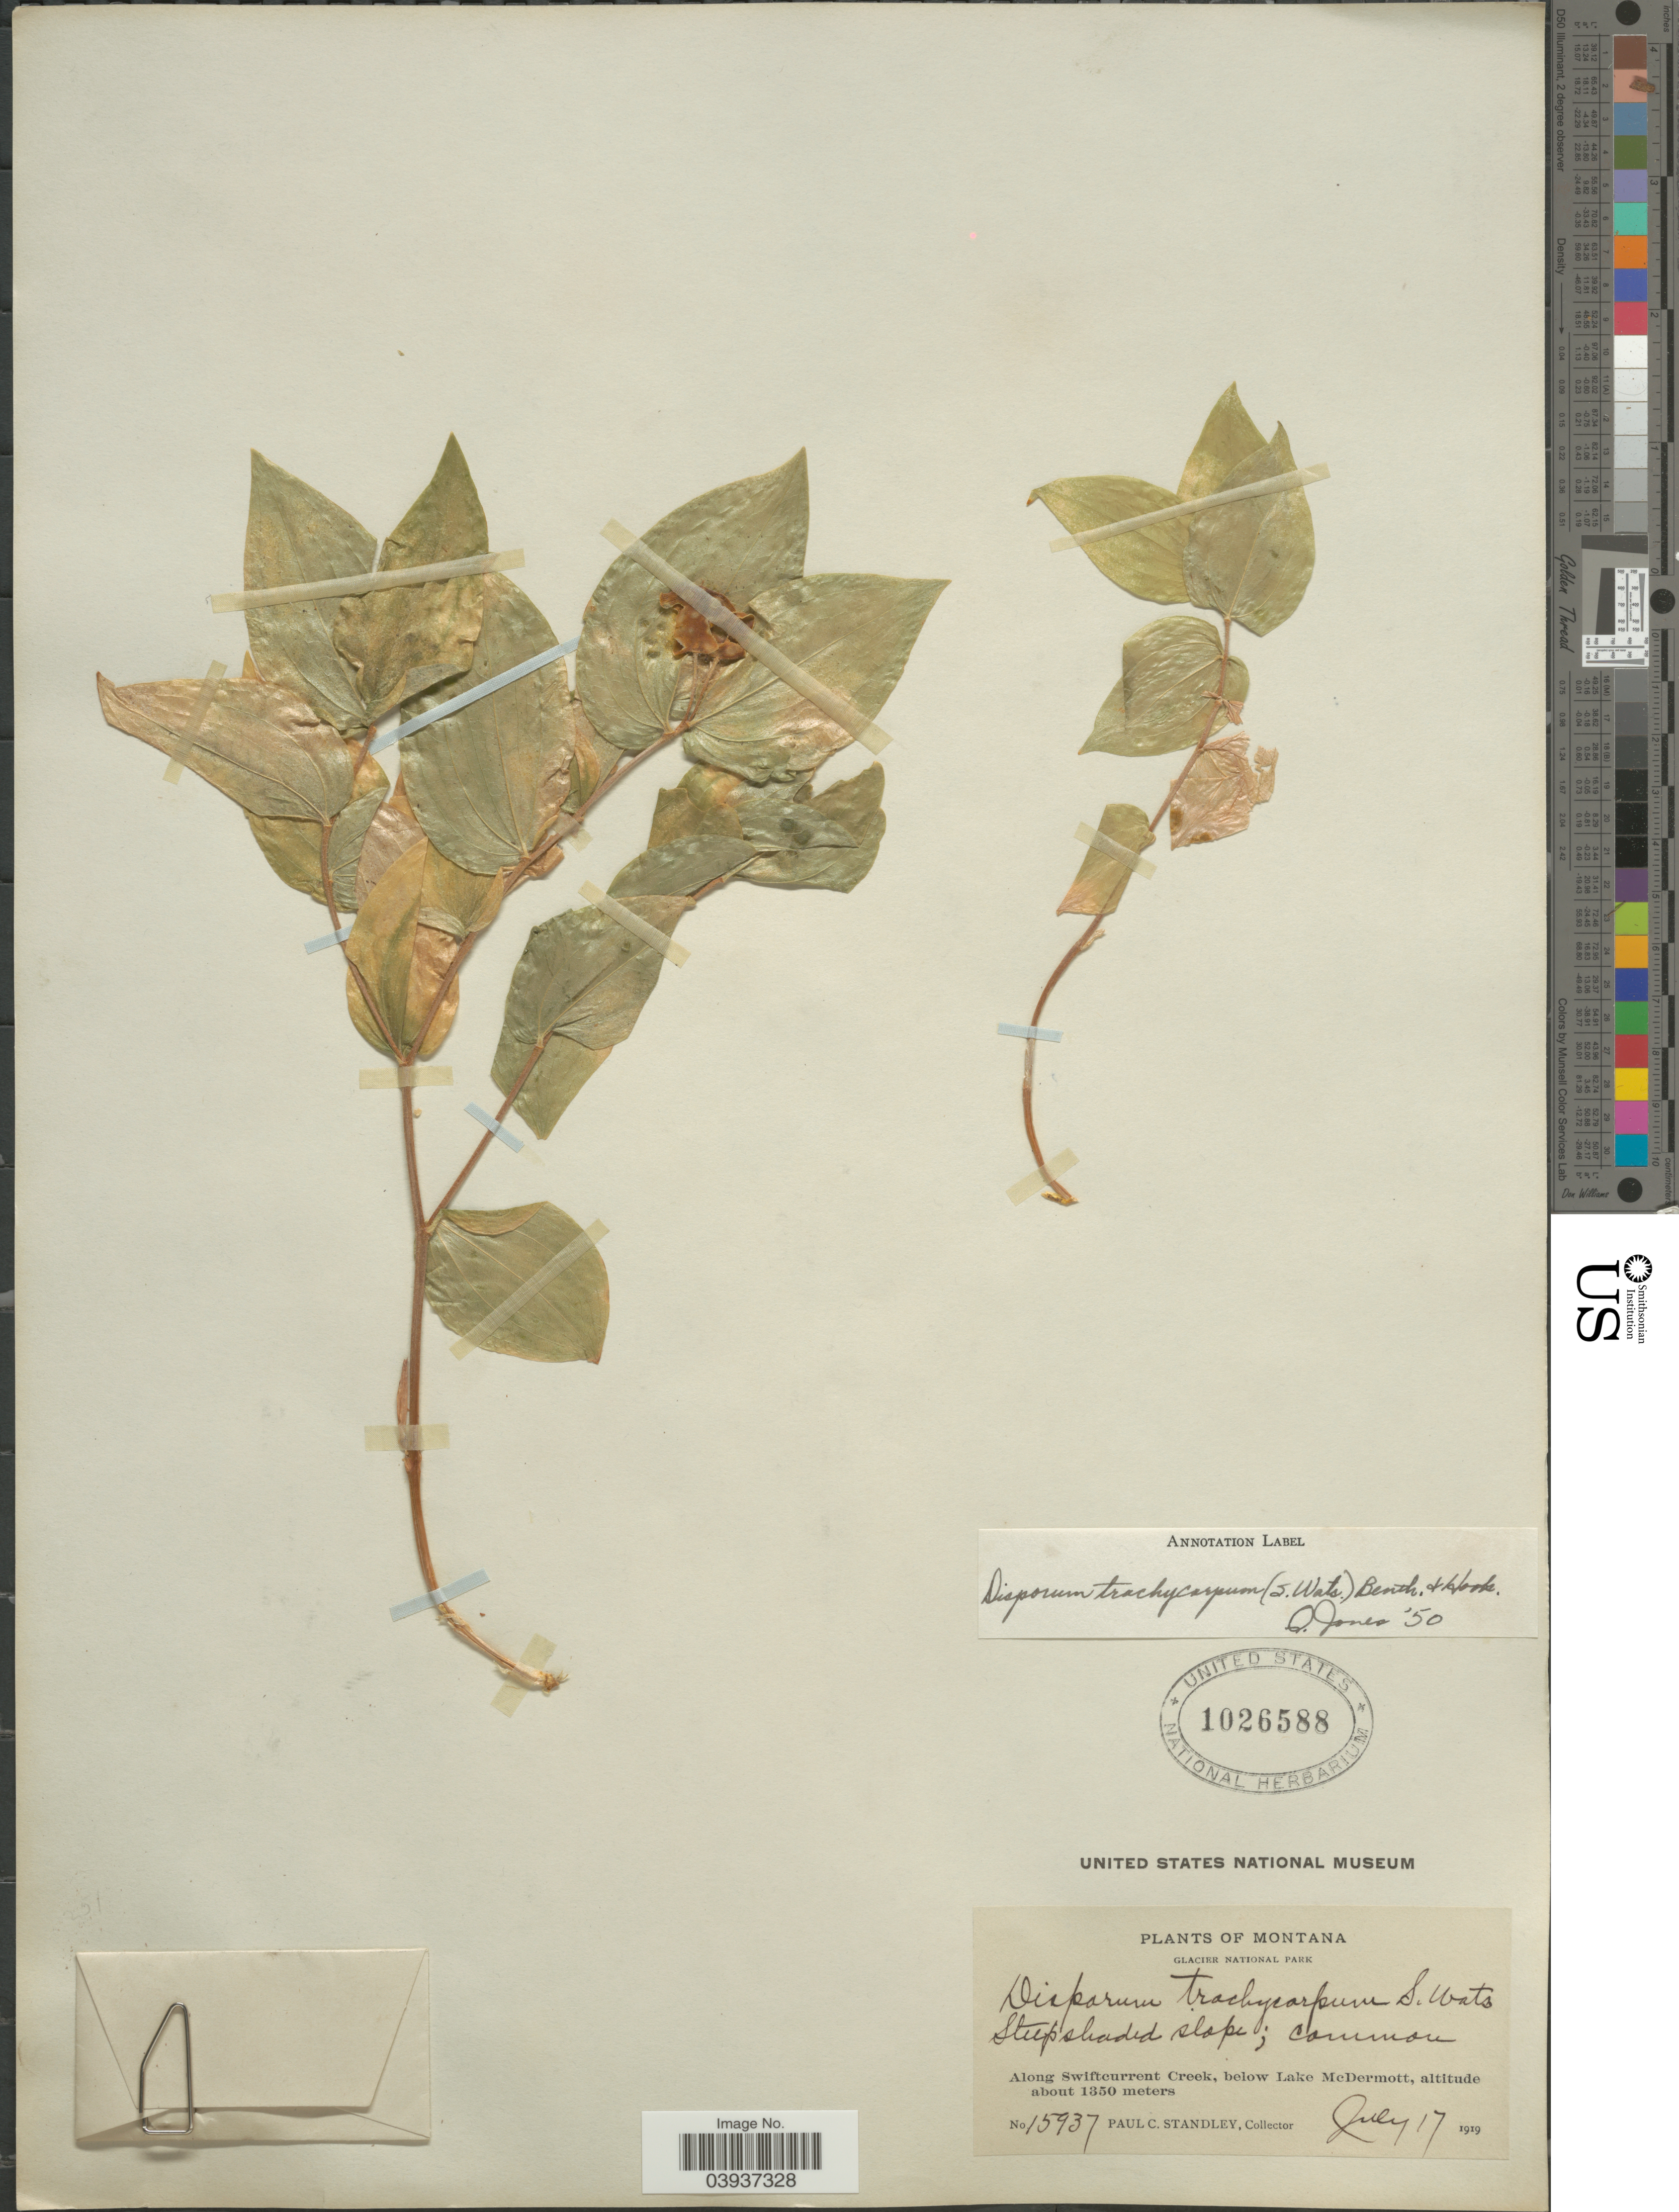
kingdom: Plantae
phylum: Tracheophyta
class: Liliopsida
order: Liliales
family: Colchicaceae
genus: Disporum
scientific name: Disporum trachycarpum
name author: (S. Watson) Benth. & Hook. f.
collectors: P. C. Standley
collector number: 15937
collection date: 1919-07-17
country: United States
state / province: Montana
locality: Glacier National Park. Along Swiftcurrent Creek, below Lake McDermott.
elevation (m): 1350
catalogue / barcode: US 1026588